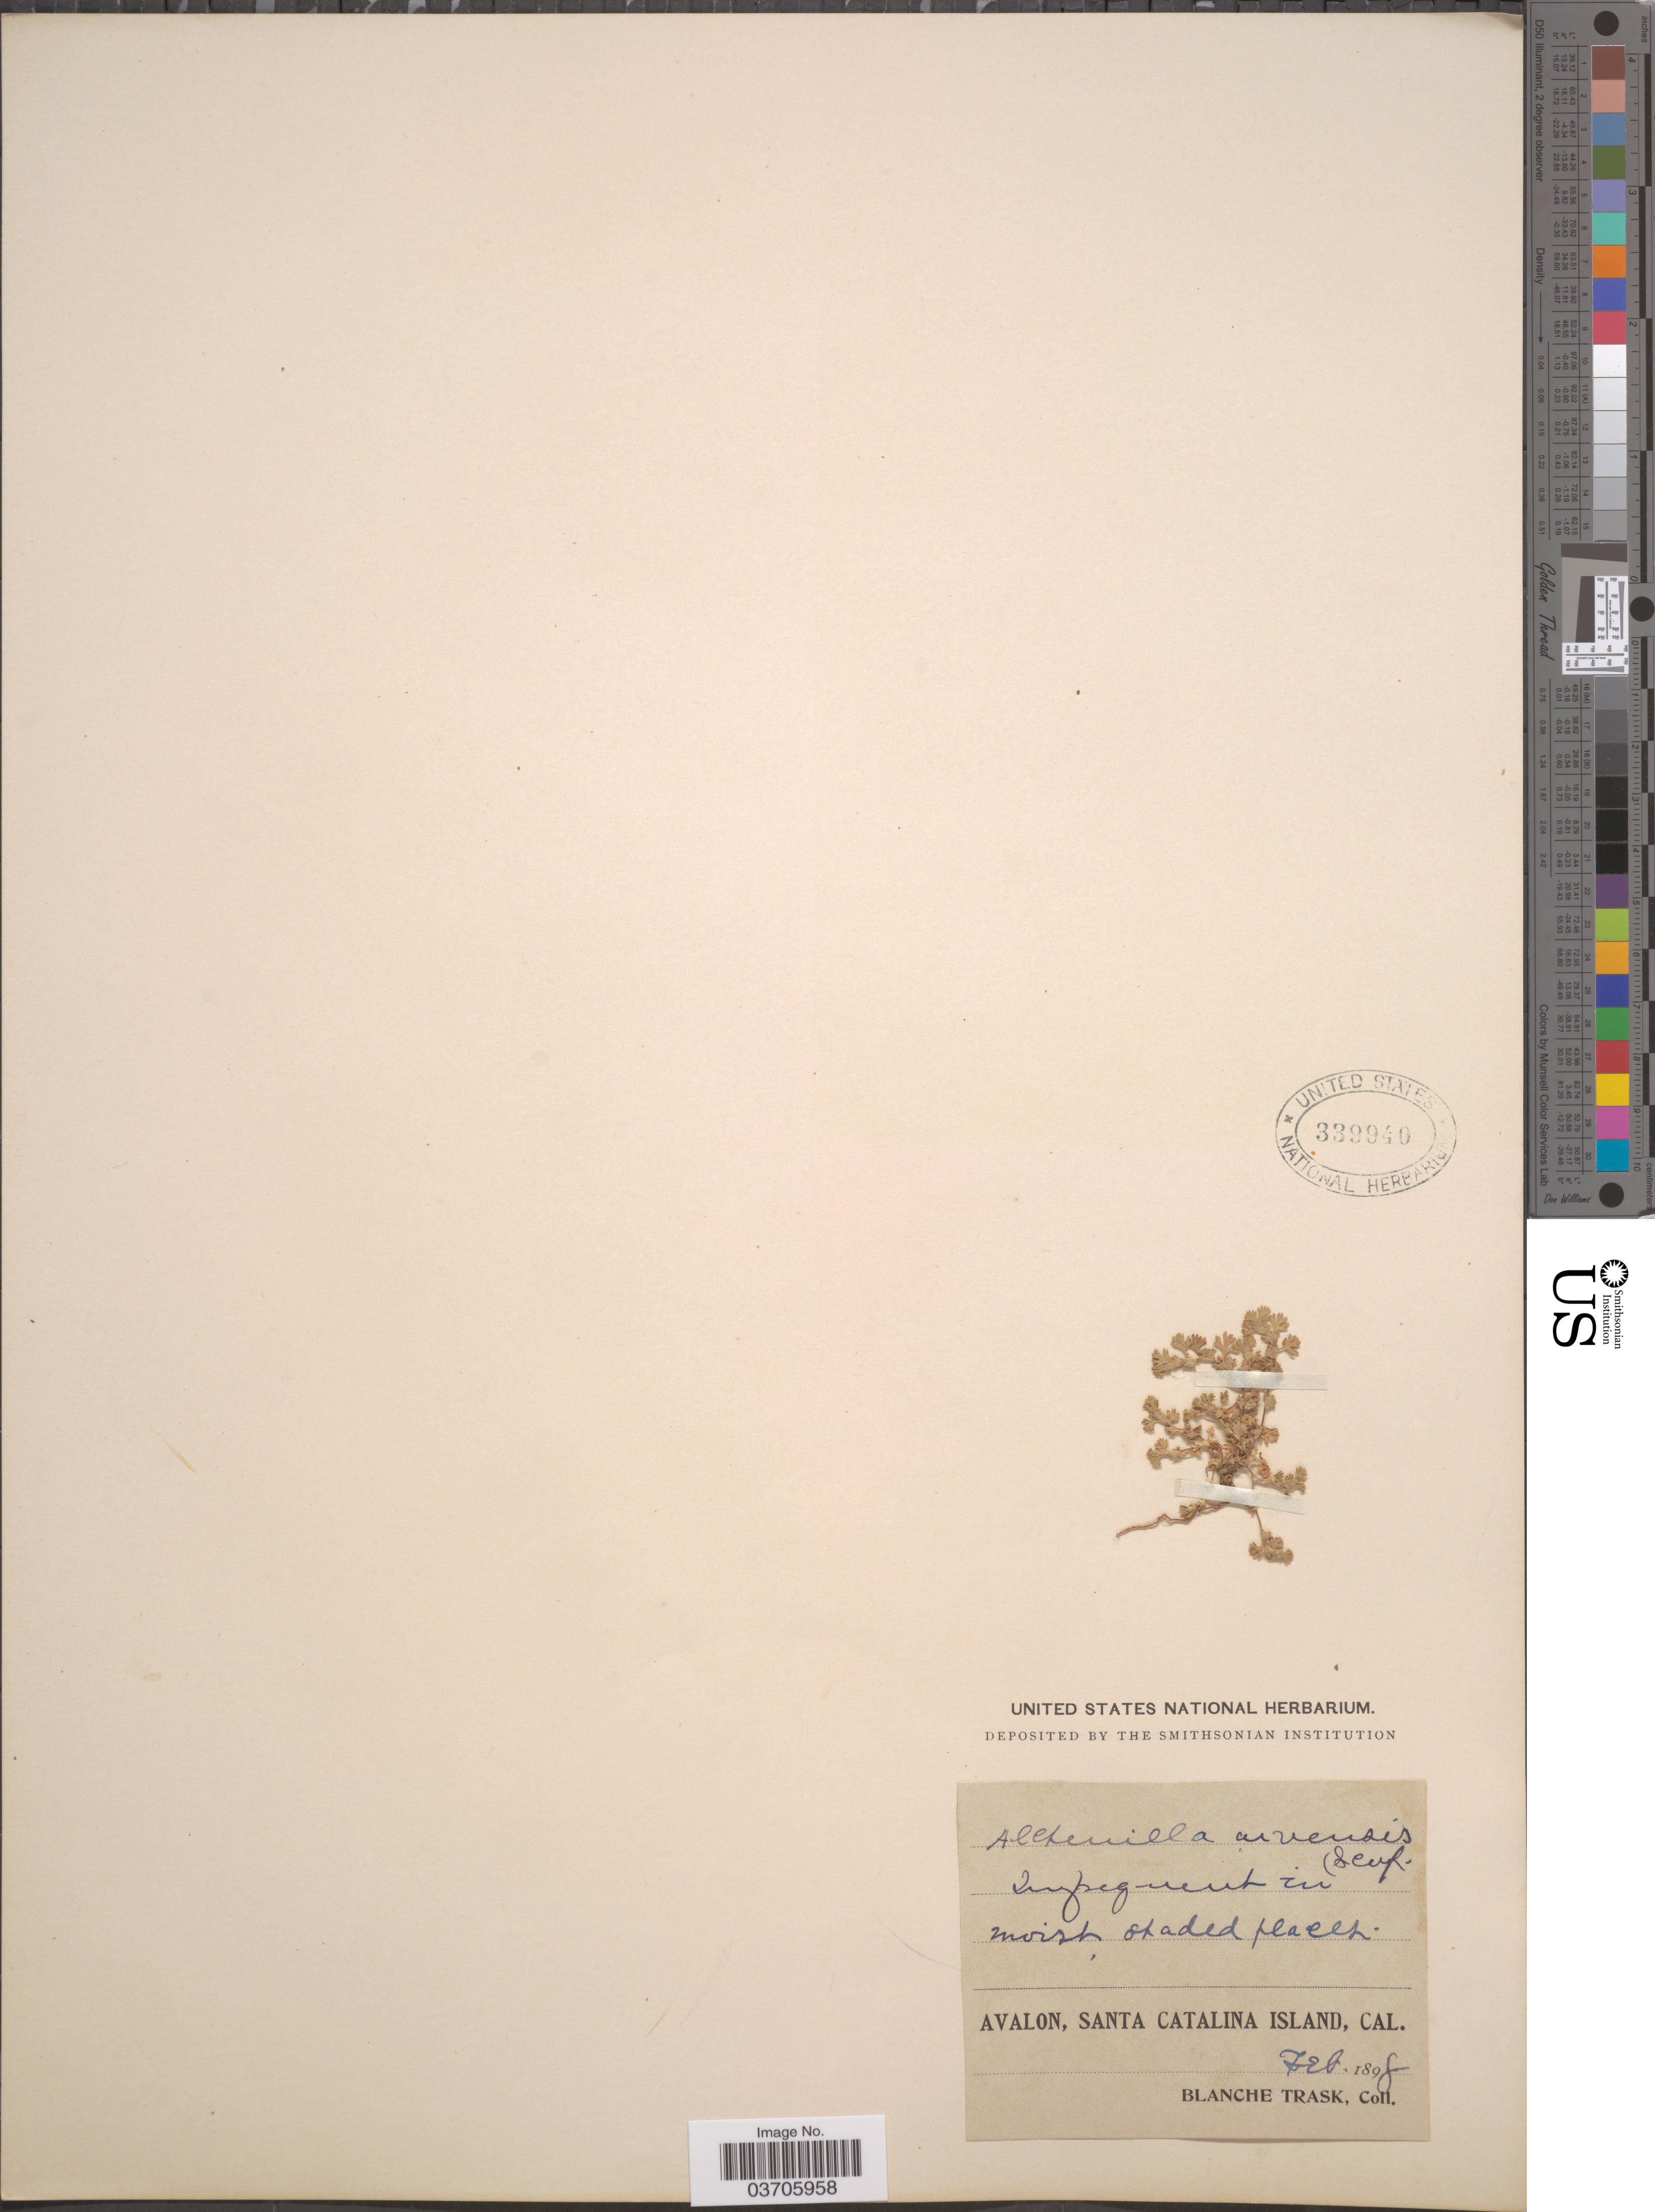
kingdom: Plantae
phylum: Tracheophyta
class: Magnoliopsida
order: Rosales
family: Rosaceae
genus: Aphanes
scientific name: Aphanes sp.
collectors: B. Trask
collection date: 1898-02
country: United States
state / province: California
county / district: Los Angeles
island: Santa Catalina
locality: Avalon, Santa Catalina Island.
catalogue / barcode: US 339940